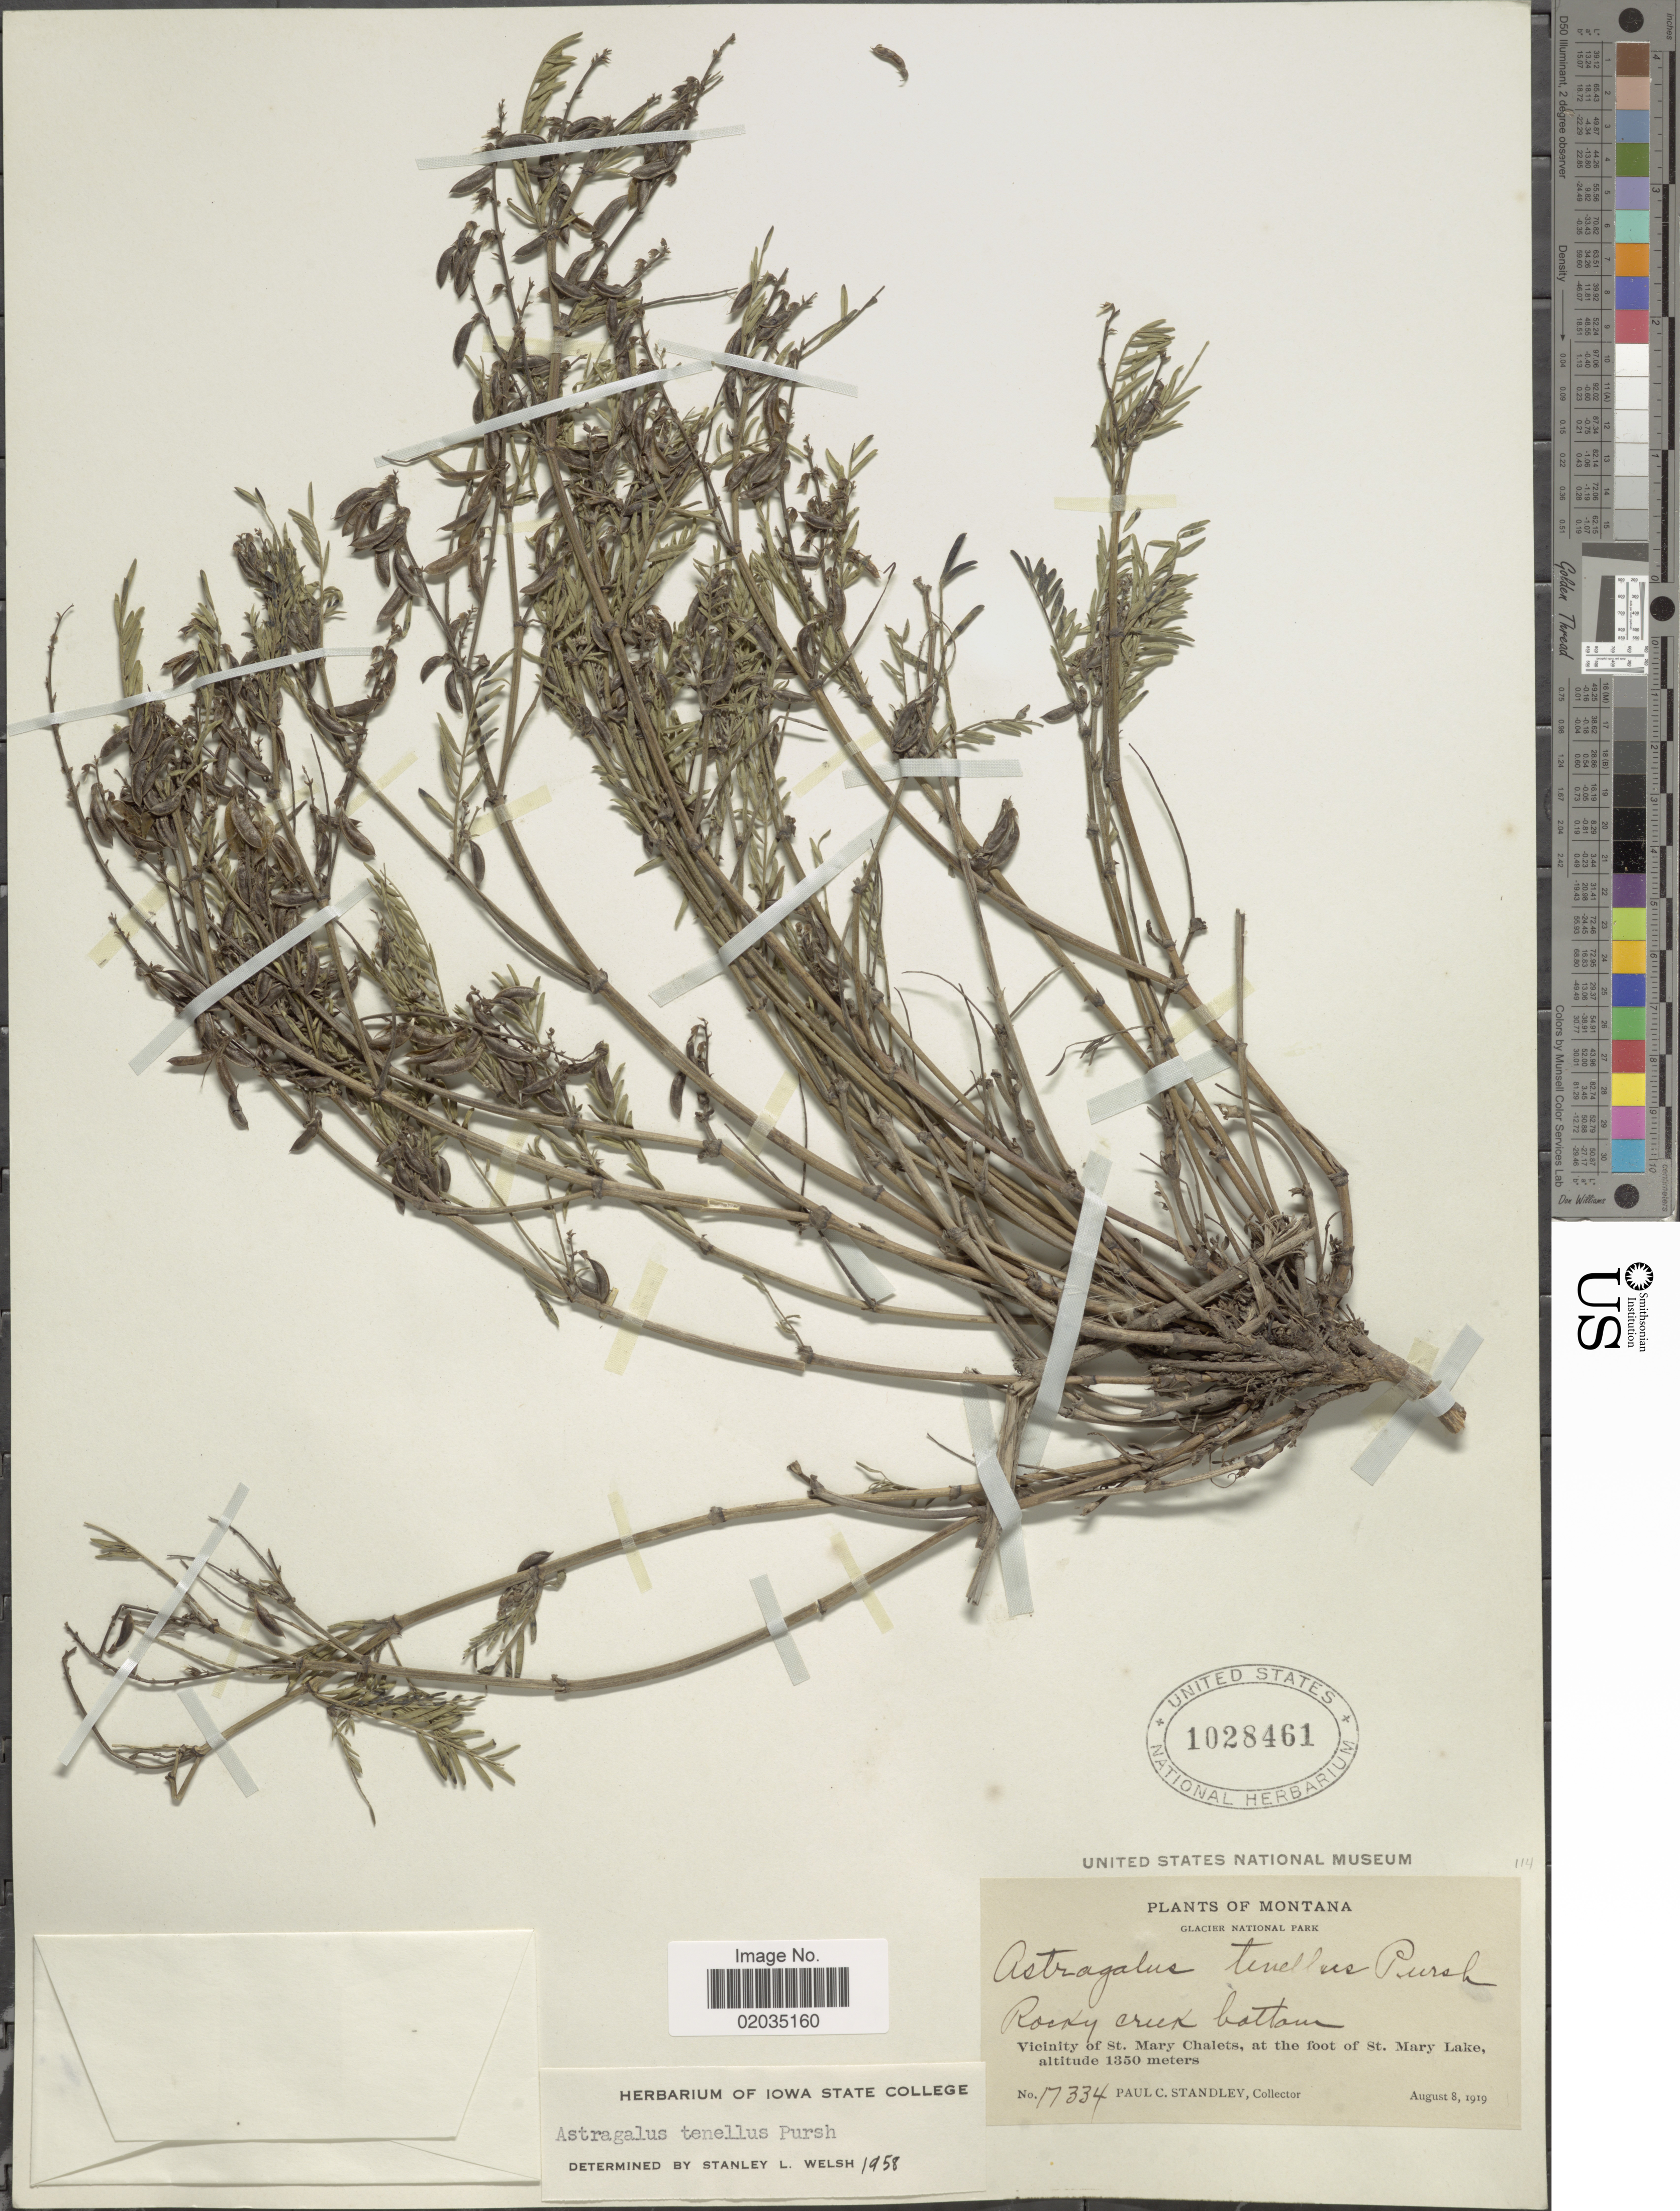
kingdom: Plantae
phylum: Tracheophyta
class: Magnoliopsida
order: Fabales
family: Fabaceae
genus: Astragalus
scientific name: Astragalus tenellus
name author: Pursh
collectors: P. C. Standley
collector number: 17334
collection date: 1919-08-08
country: United States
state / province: Montana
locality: Rocky creek bottom, Vicinity of St Mary Chalets, at the foot of St Mary Lake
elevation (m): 1350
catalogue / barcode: US 1028461